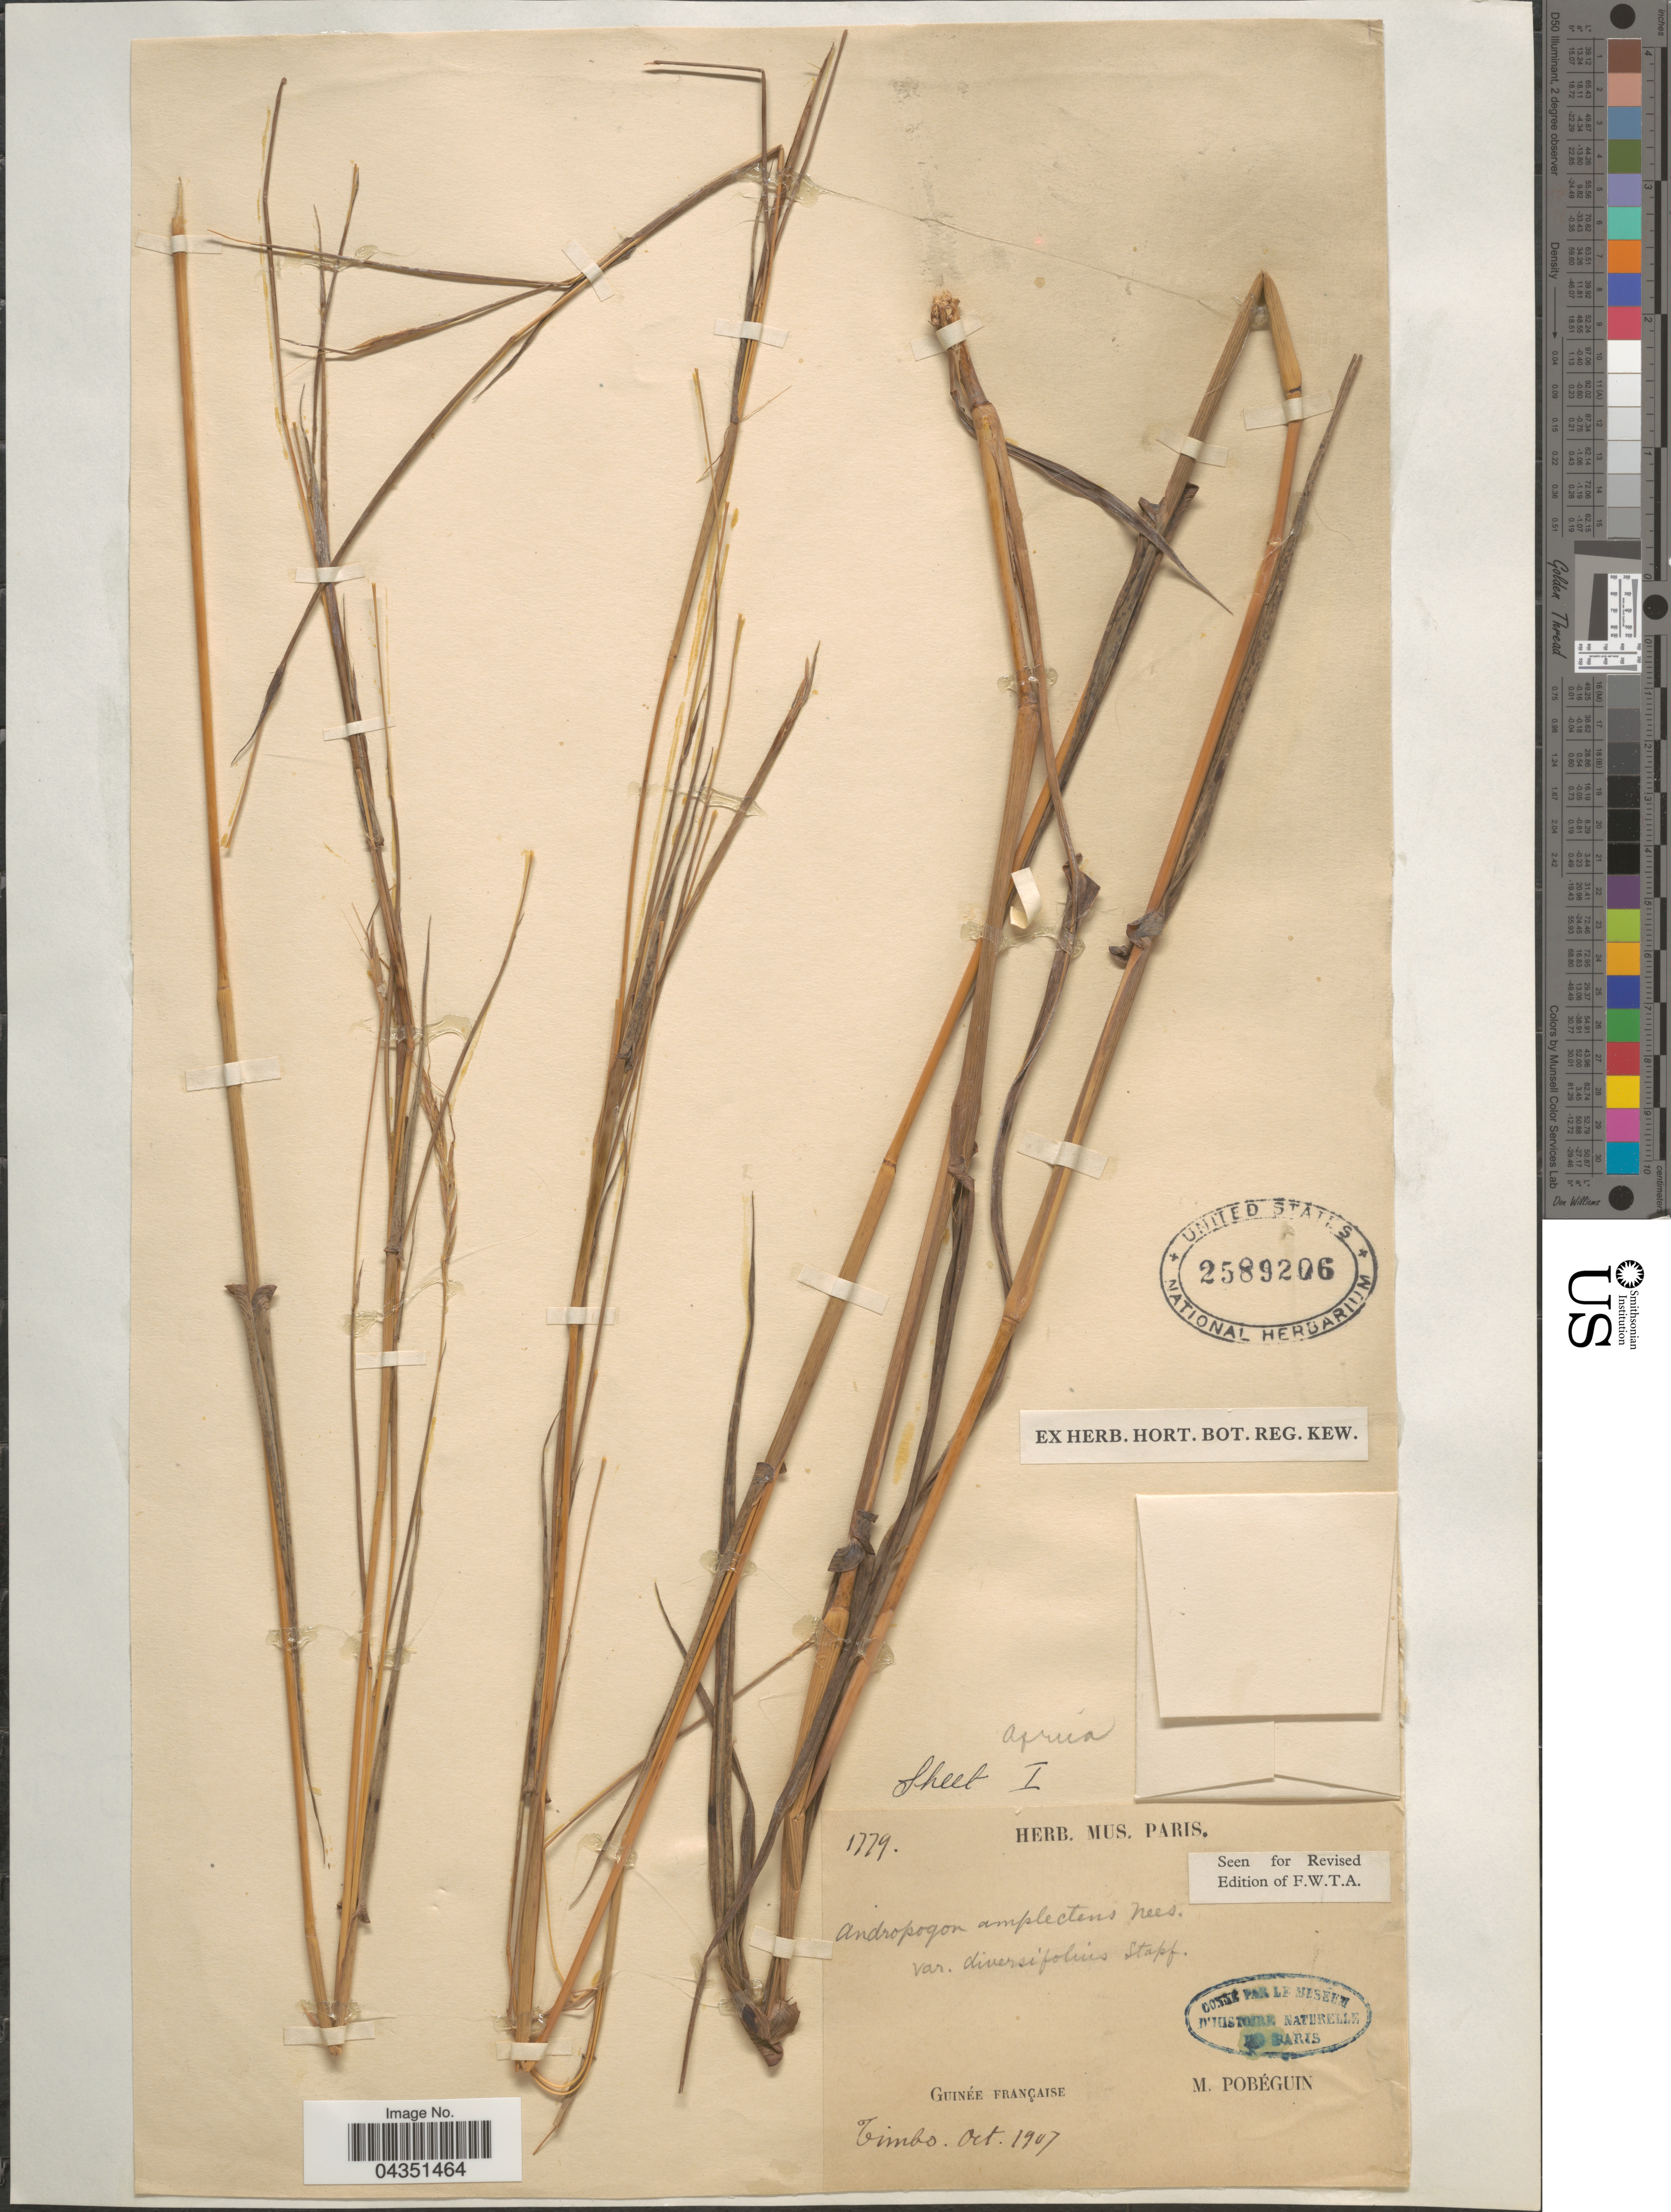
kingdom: Plantae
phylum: Tracheophyta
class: Liliopsida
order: Poales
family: Poaceae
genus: Diheteropogon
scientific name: Diheteropogon amplectens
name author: (Nees) Clayton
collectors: M. Pobéguin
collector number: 1779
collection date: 1907-10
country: French Guiana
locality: Guinée Française. Timbo.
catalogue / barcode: US 2589206